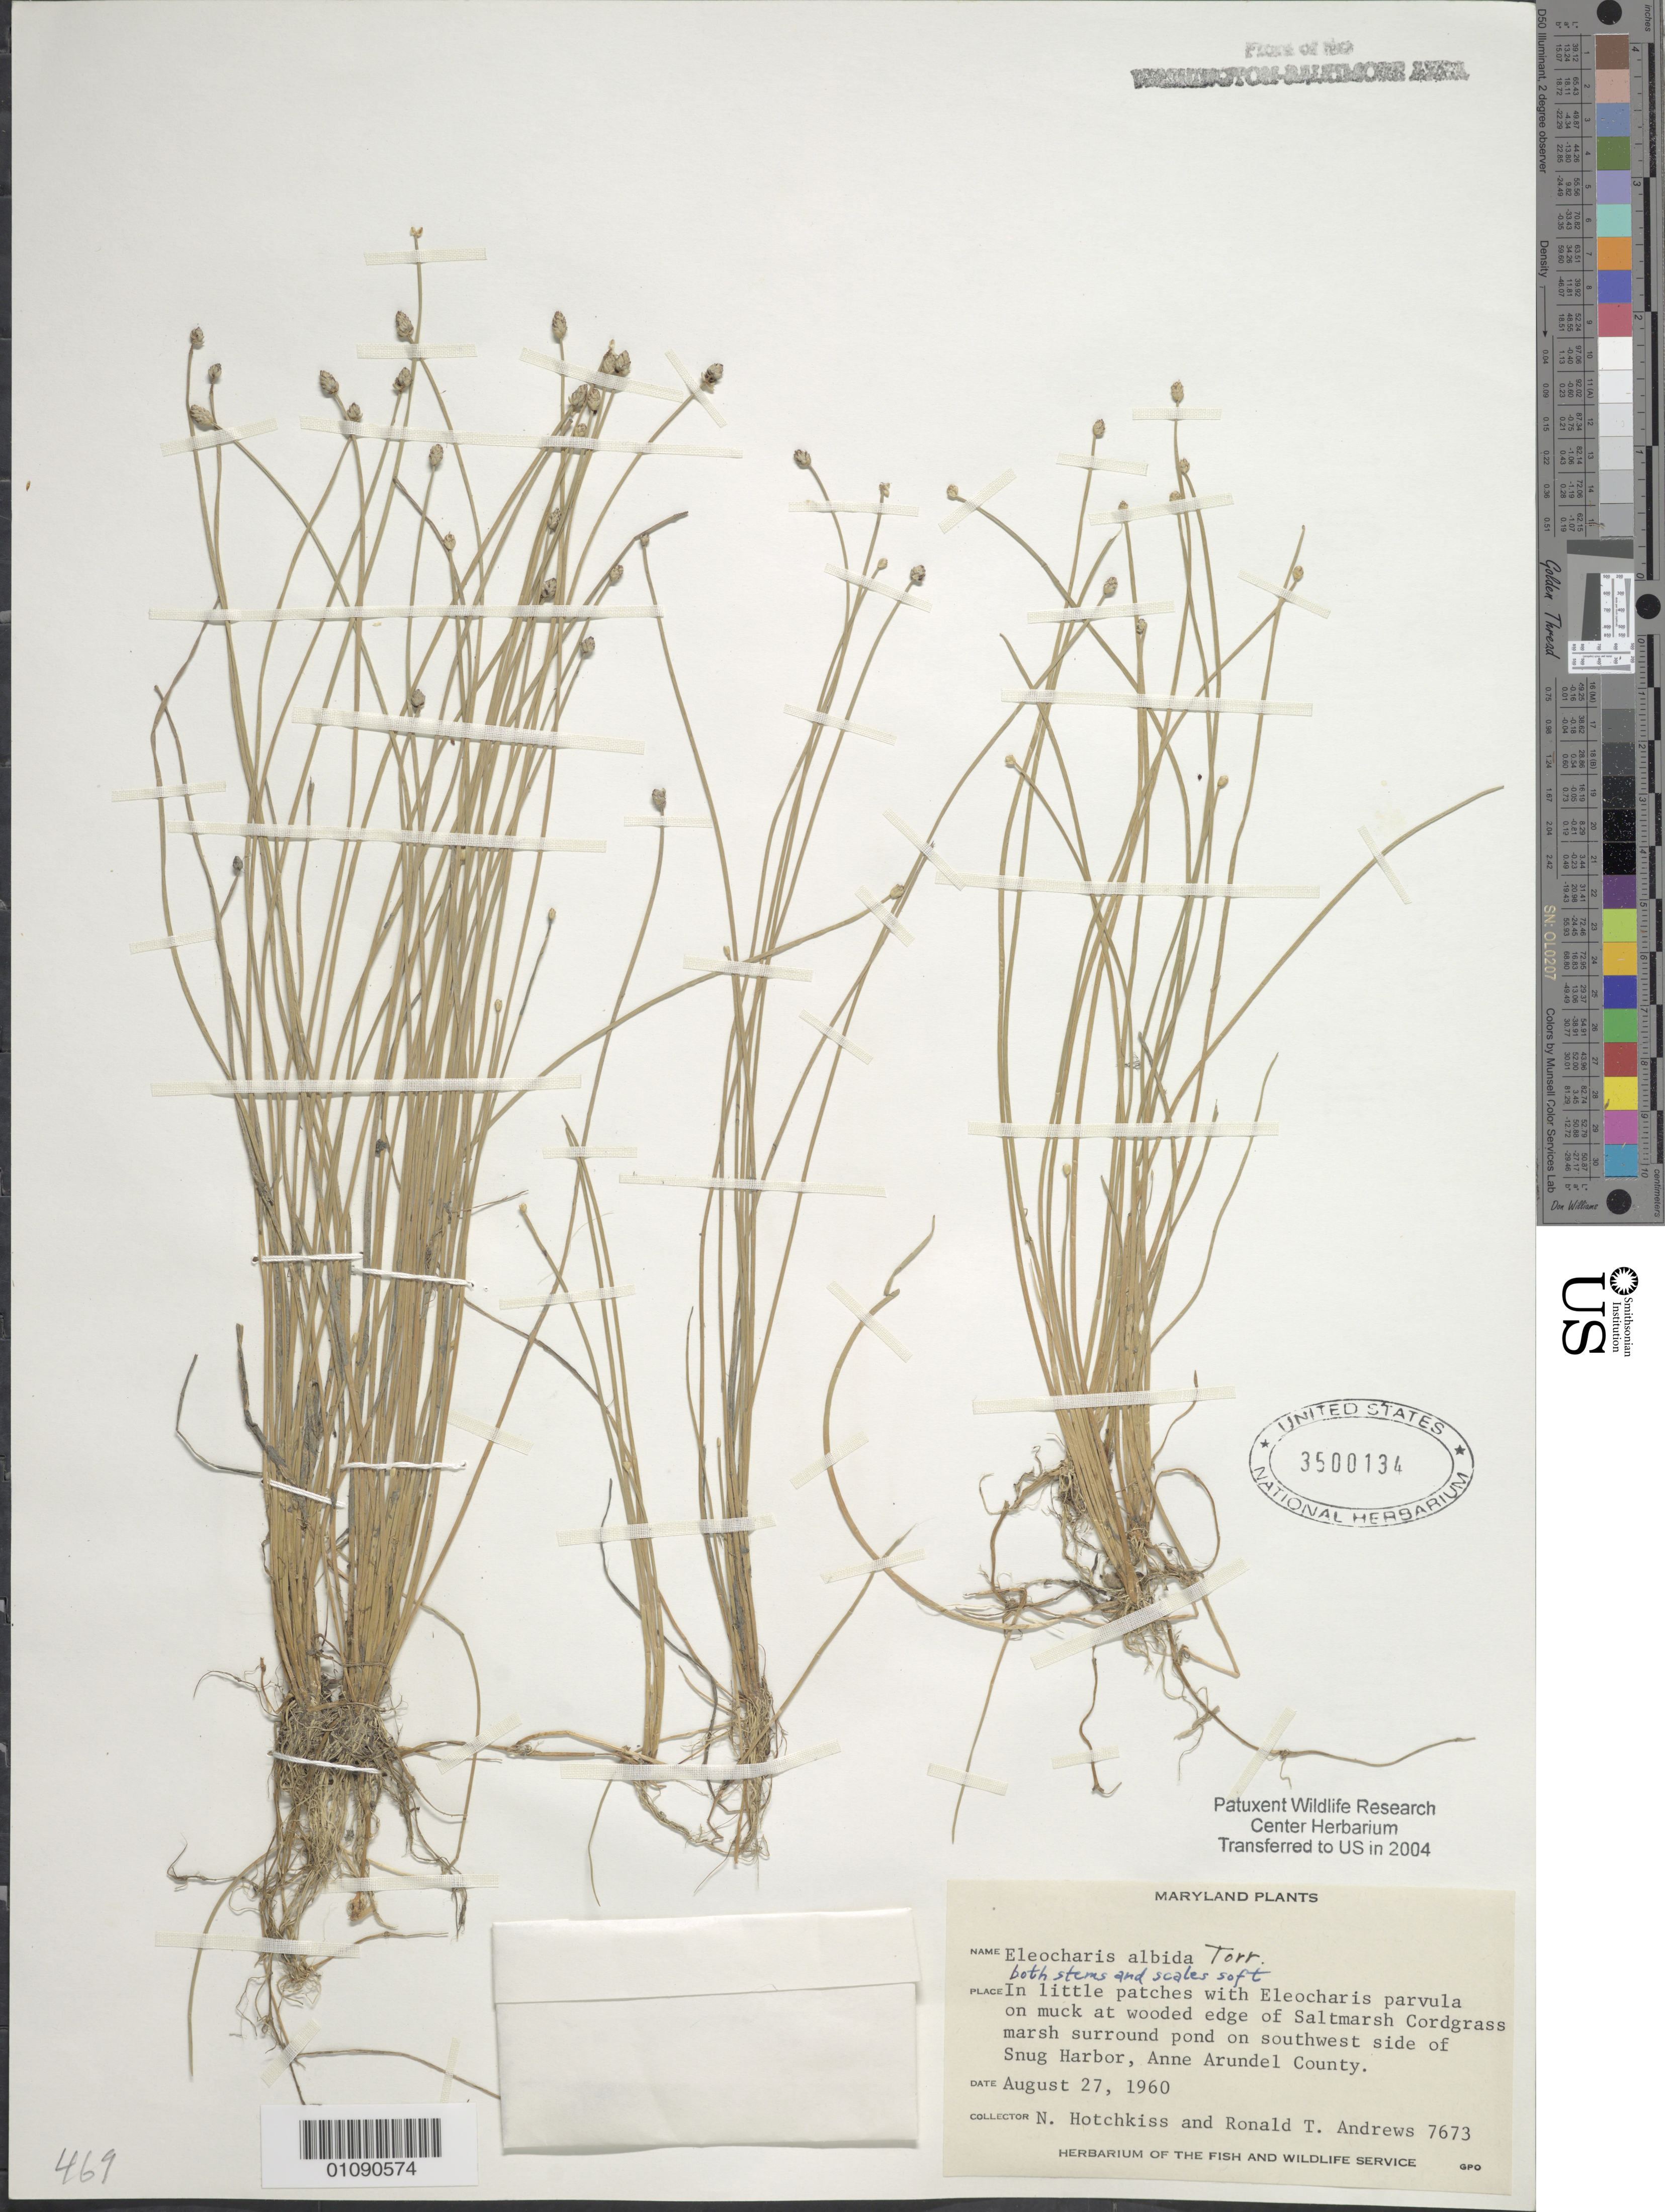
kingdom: Plantae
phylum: Tracheophyta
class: Liliopsida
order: Poales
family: Cyperaceae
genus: Eleocharis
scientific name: Eleocharis albida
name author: Torr.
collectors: N. Hotchkiss & R. T. Andrews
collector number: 7673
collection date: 1960-08-27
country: United States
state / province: Maryland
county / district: Anne Arundel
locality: On S.W. side of Snug Harbor.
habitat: In little patches with Eleocharis parvula on muck at wooded edge of Saltmarsh Cordgrass marsh surround[ing] pond.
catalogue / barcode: US 3500134